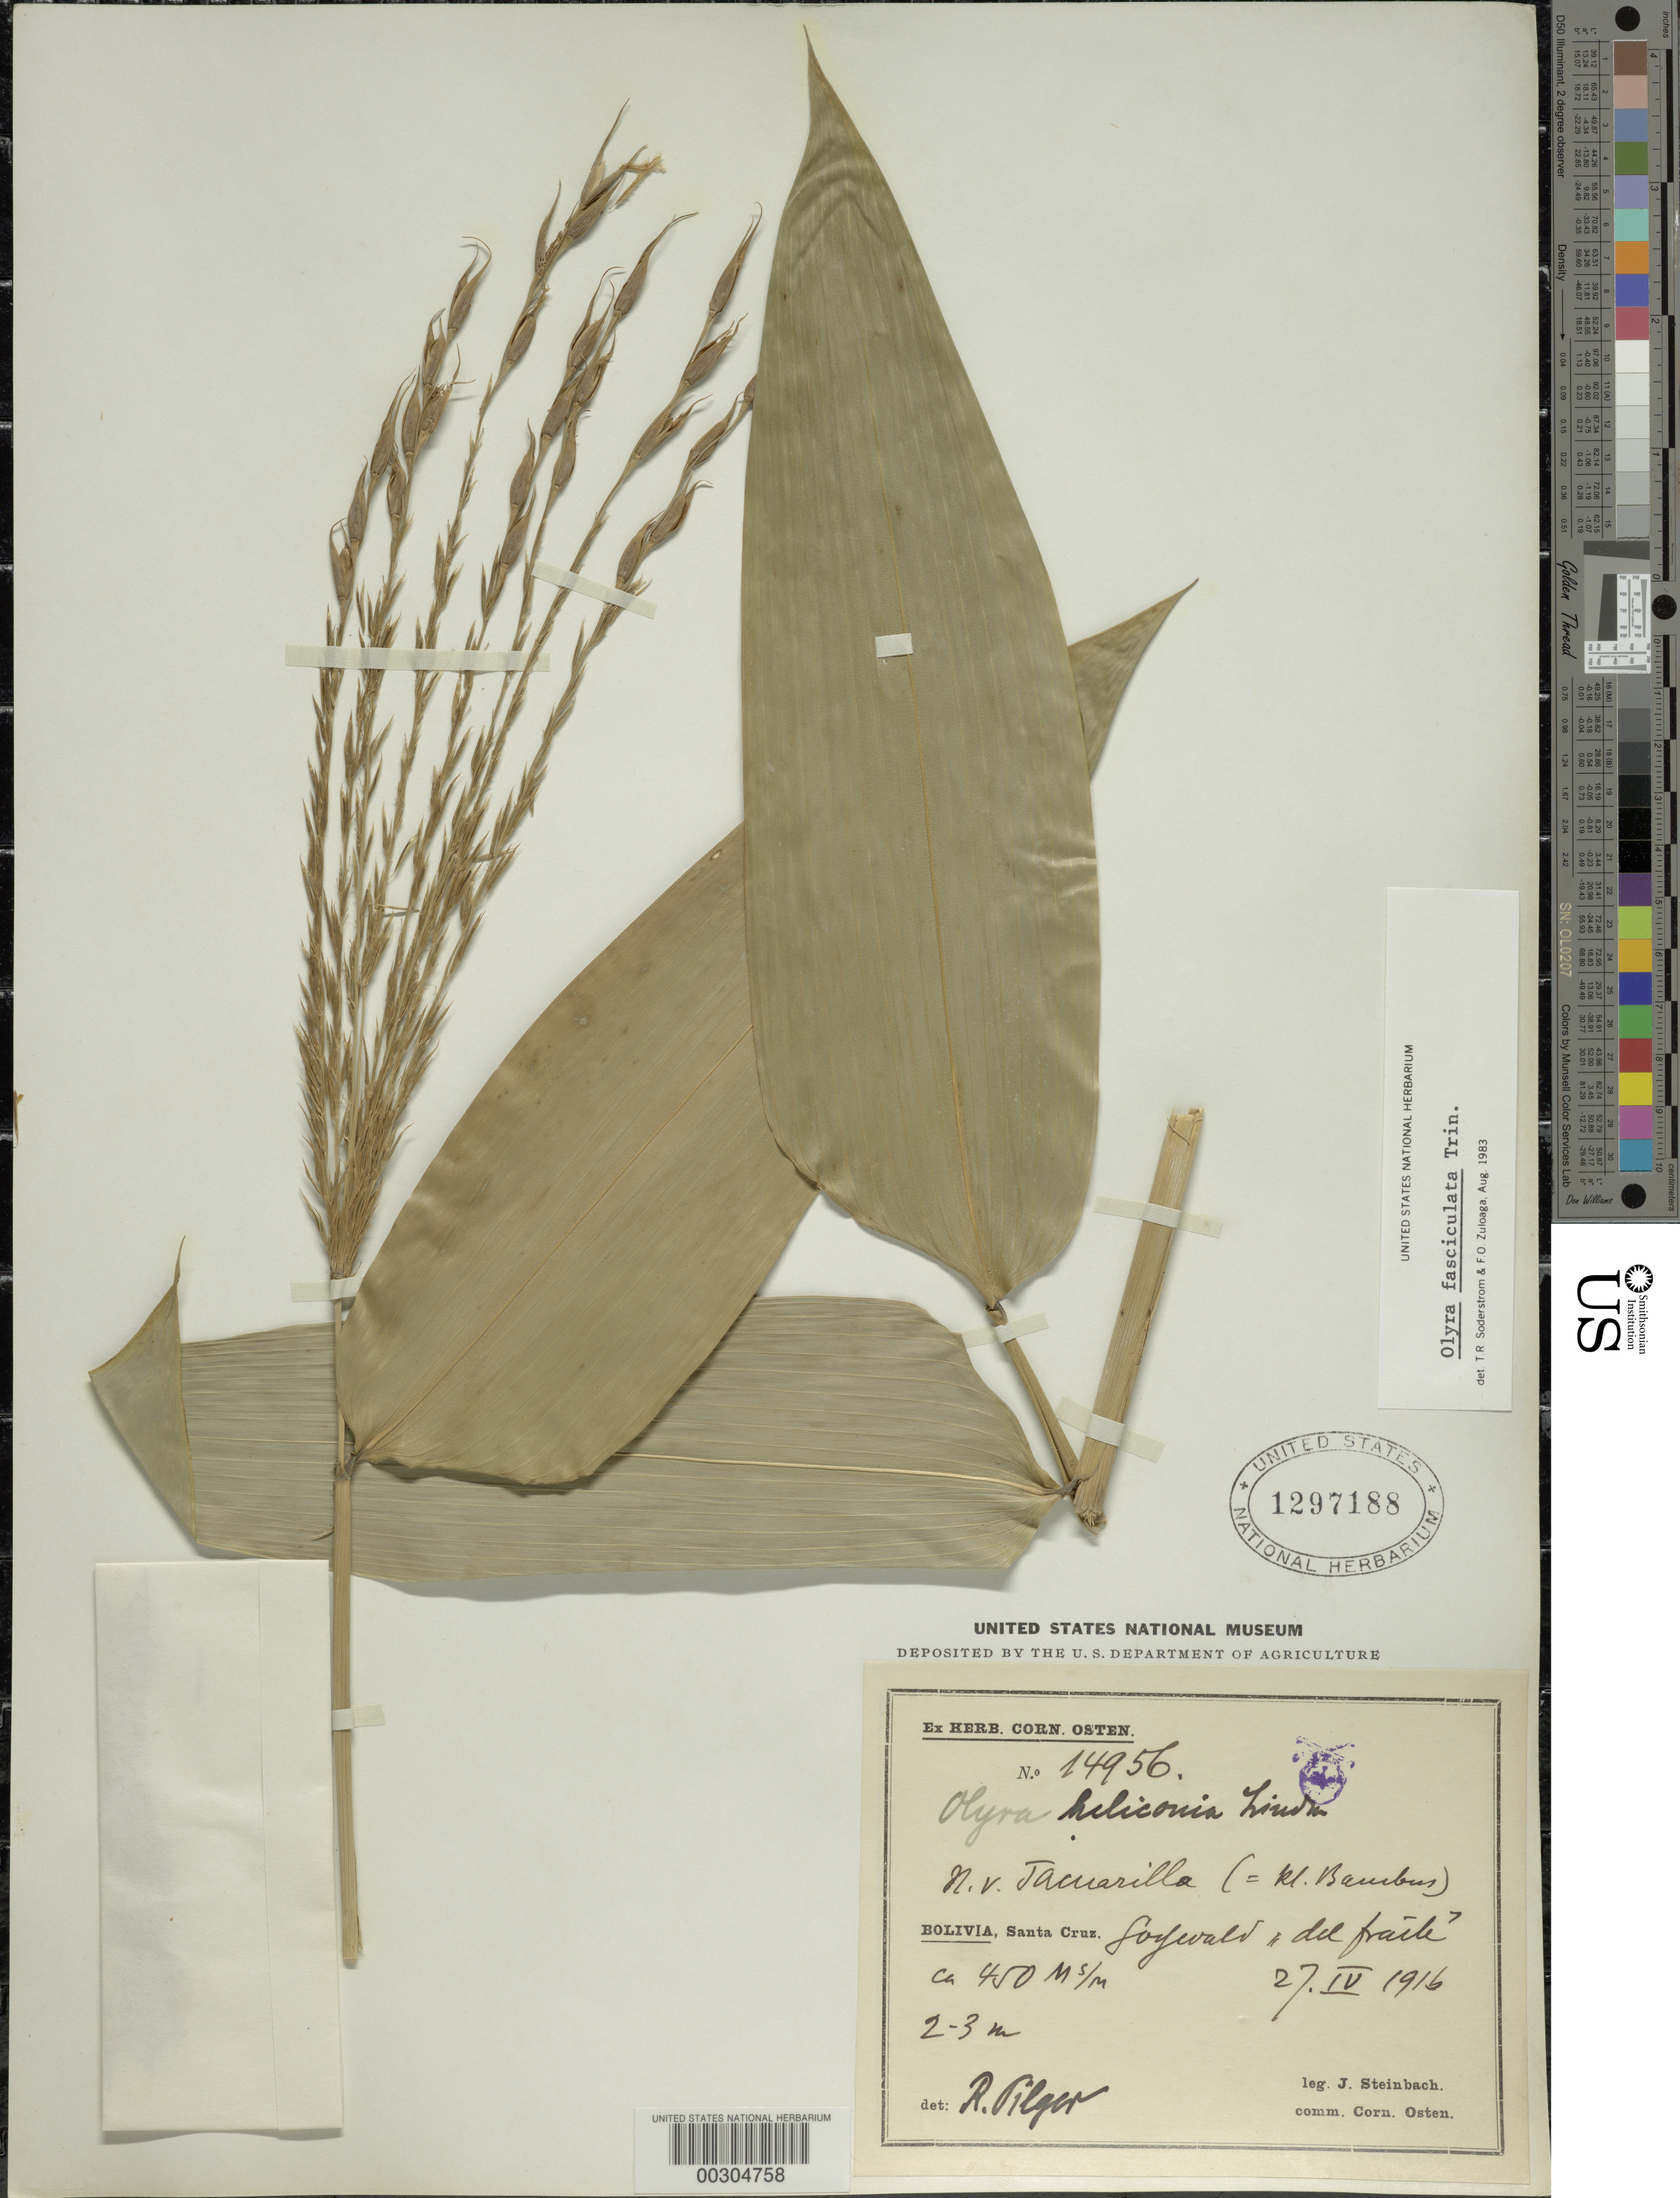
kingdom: Plantae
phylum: Tracheophyta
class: Liliopsida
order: Poales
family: Poaceae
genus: Olyra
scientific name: Olyra fasciculata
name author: Trin.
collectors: J. Steinbach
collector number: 14956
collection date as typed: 27 Apr 1916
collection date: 1916-04-27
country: Bolivia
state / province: Santa Cruz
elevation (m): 450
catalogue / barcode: US 1297188